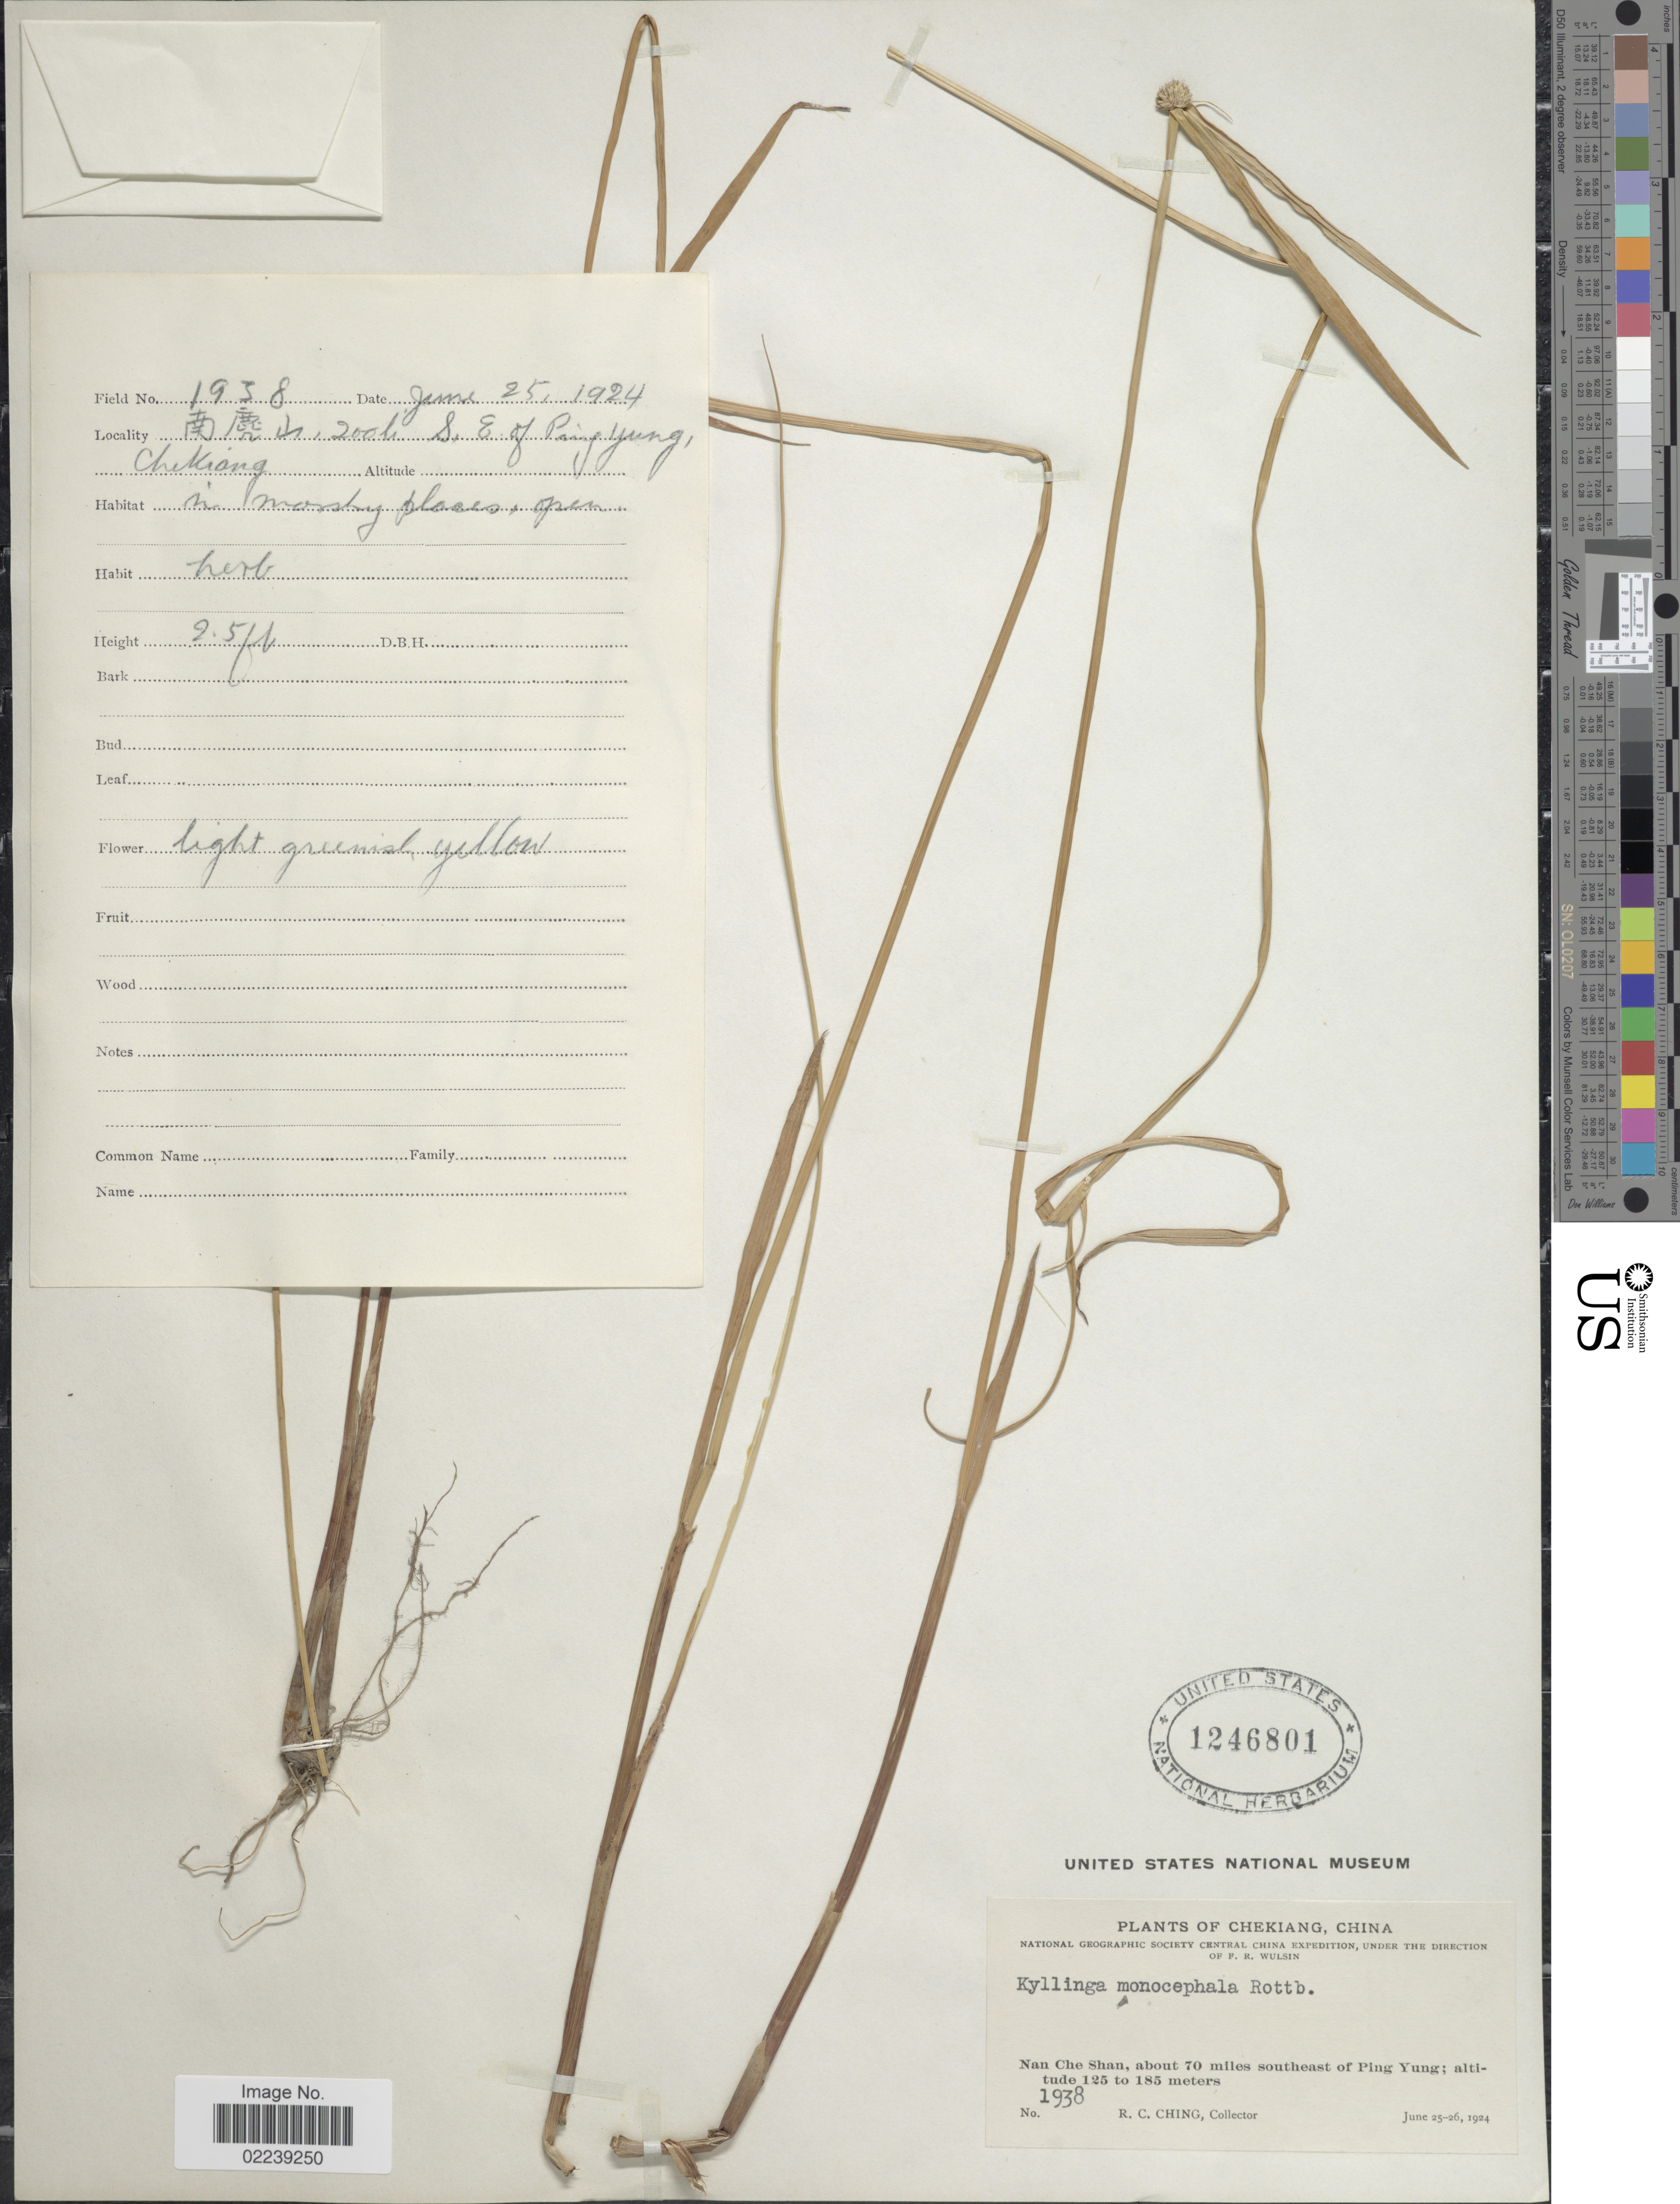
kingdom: Plantae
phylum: Tracheophyta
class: Liliopsida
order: Poales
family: Cyperaceae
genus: Cyperus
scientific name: Cyperus melanospermus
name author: (Nees) Valck. Sur.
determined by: Strong, M. T., (US), Smithsonian Institution - National Museum of Natural History (UNITED STATES)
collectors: R. C. Ching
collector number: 1938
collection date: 1924-06-25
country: China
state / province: Zhejiang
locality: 200k. S. E. of Ping Yung. Nan Che Shan, about 70 miles southeast of Ping Yung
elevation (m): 125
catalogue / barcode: US 1246801